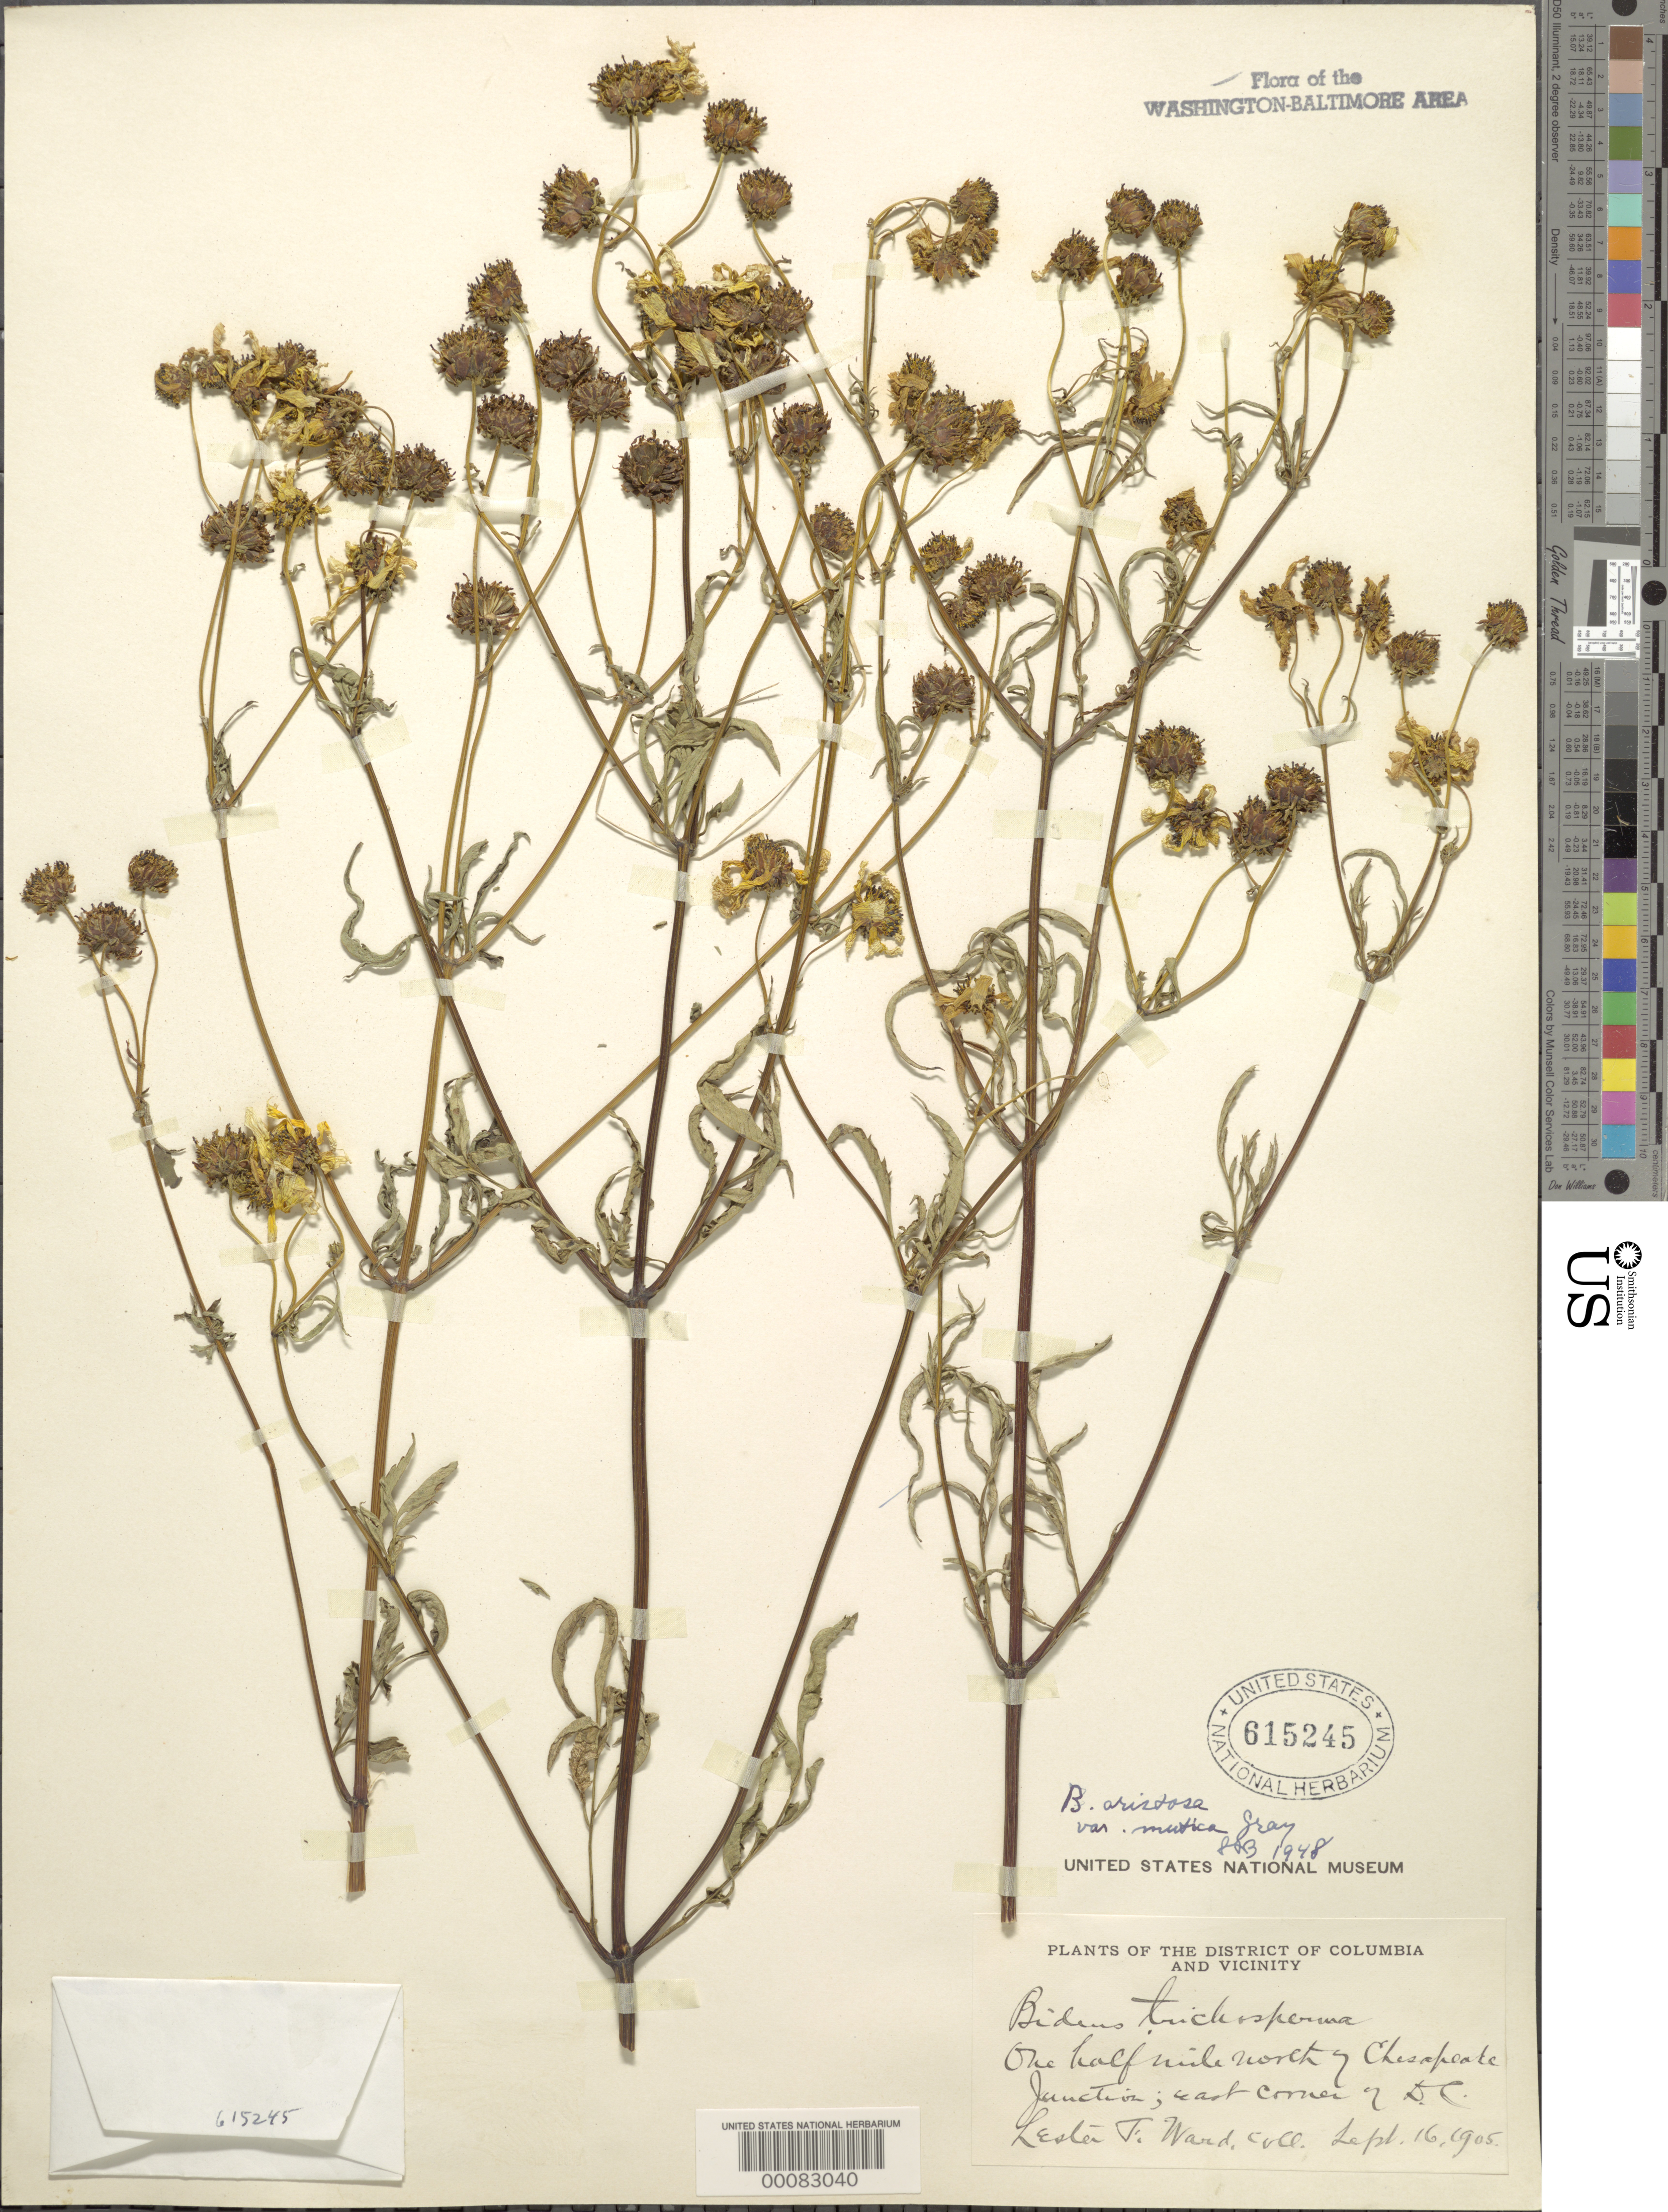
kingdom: Plantae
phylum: Tracheophyta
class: Magnoliopsida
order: Asterales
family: Asteraceae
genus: Bidens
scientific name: Bidens aristosa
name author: (Michx.) Britton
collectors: L. F. Ward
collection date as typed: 16 Sep 1905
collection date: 1905-09-16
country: United States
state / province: Maryland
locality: North of Chesapeake Junction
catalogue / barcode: US 615245